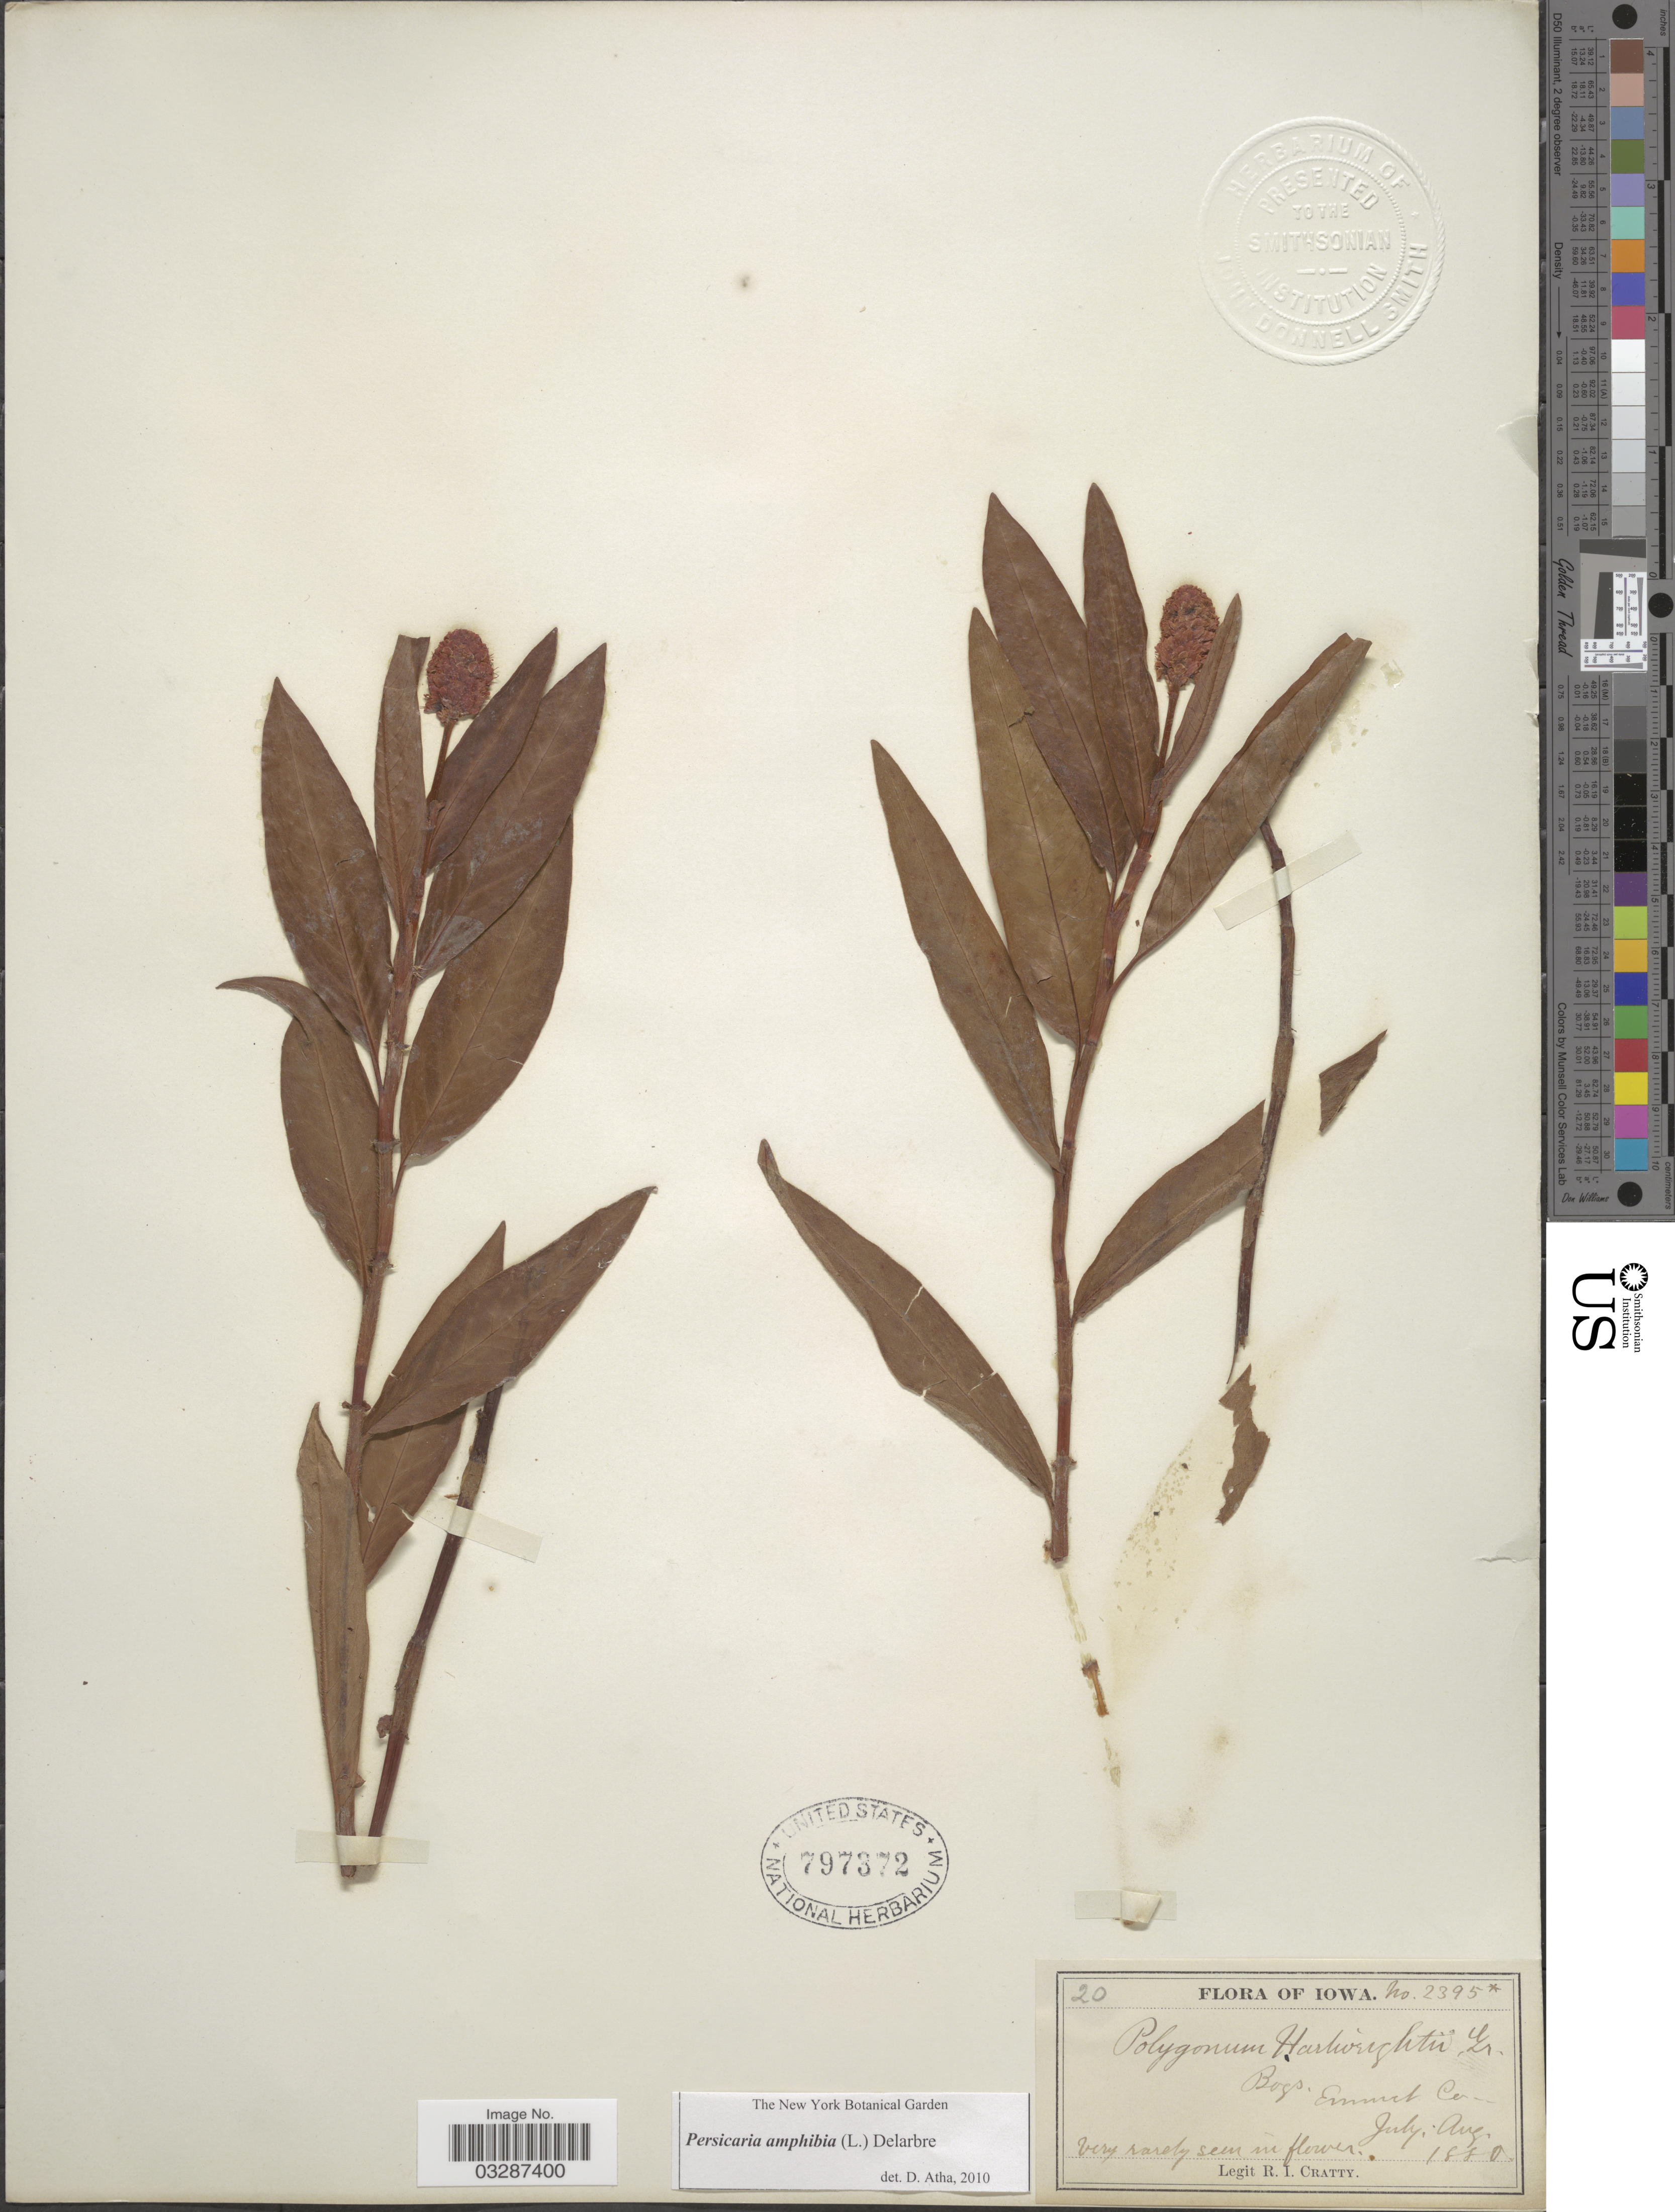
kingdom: Plantae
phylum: Tracheophyta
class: Magnoliopsida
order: Caryophyllales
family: Polygonaceae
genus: Persicaria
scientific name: Persicaria amphibia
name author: (L.) Delarbre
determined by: Atha, D. E.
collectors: R. Cratty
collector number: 2395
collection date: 1880-07/1880-08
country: United States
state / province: Iowa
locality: Emmet Co.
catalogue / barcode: US 797372